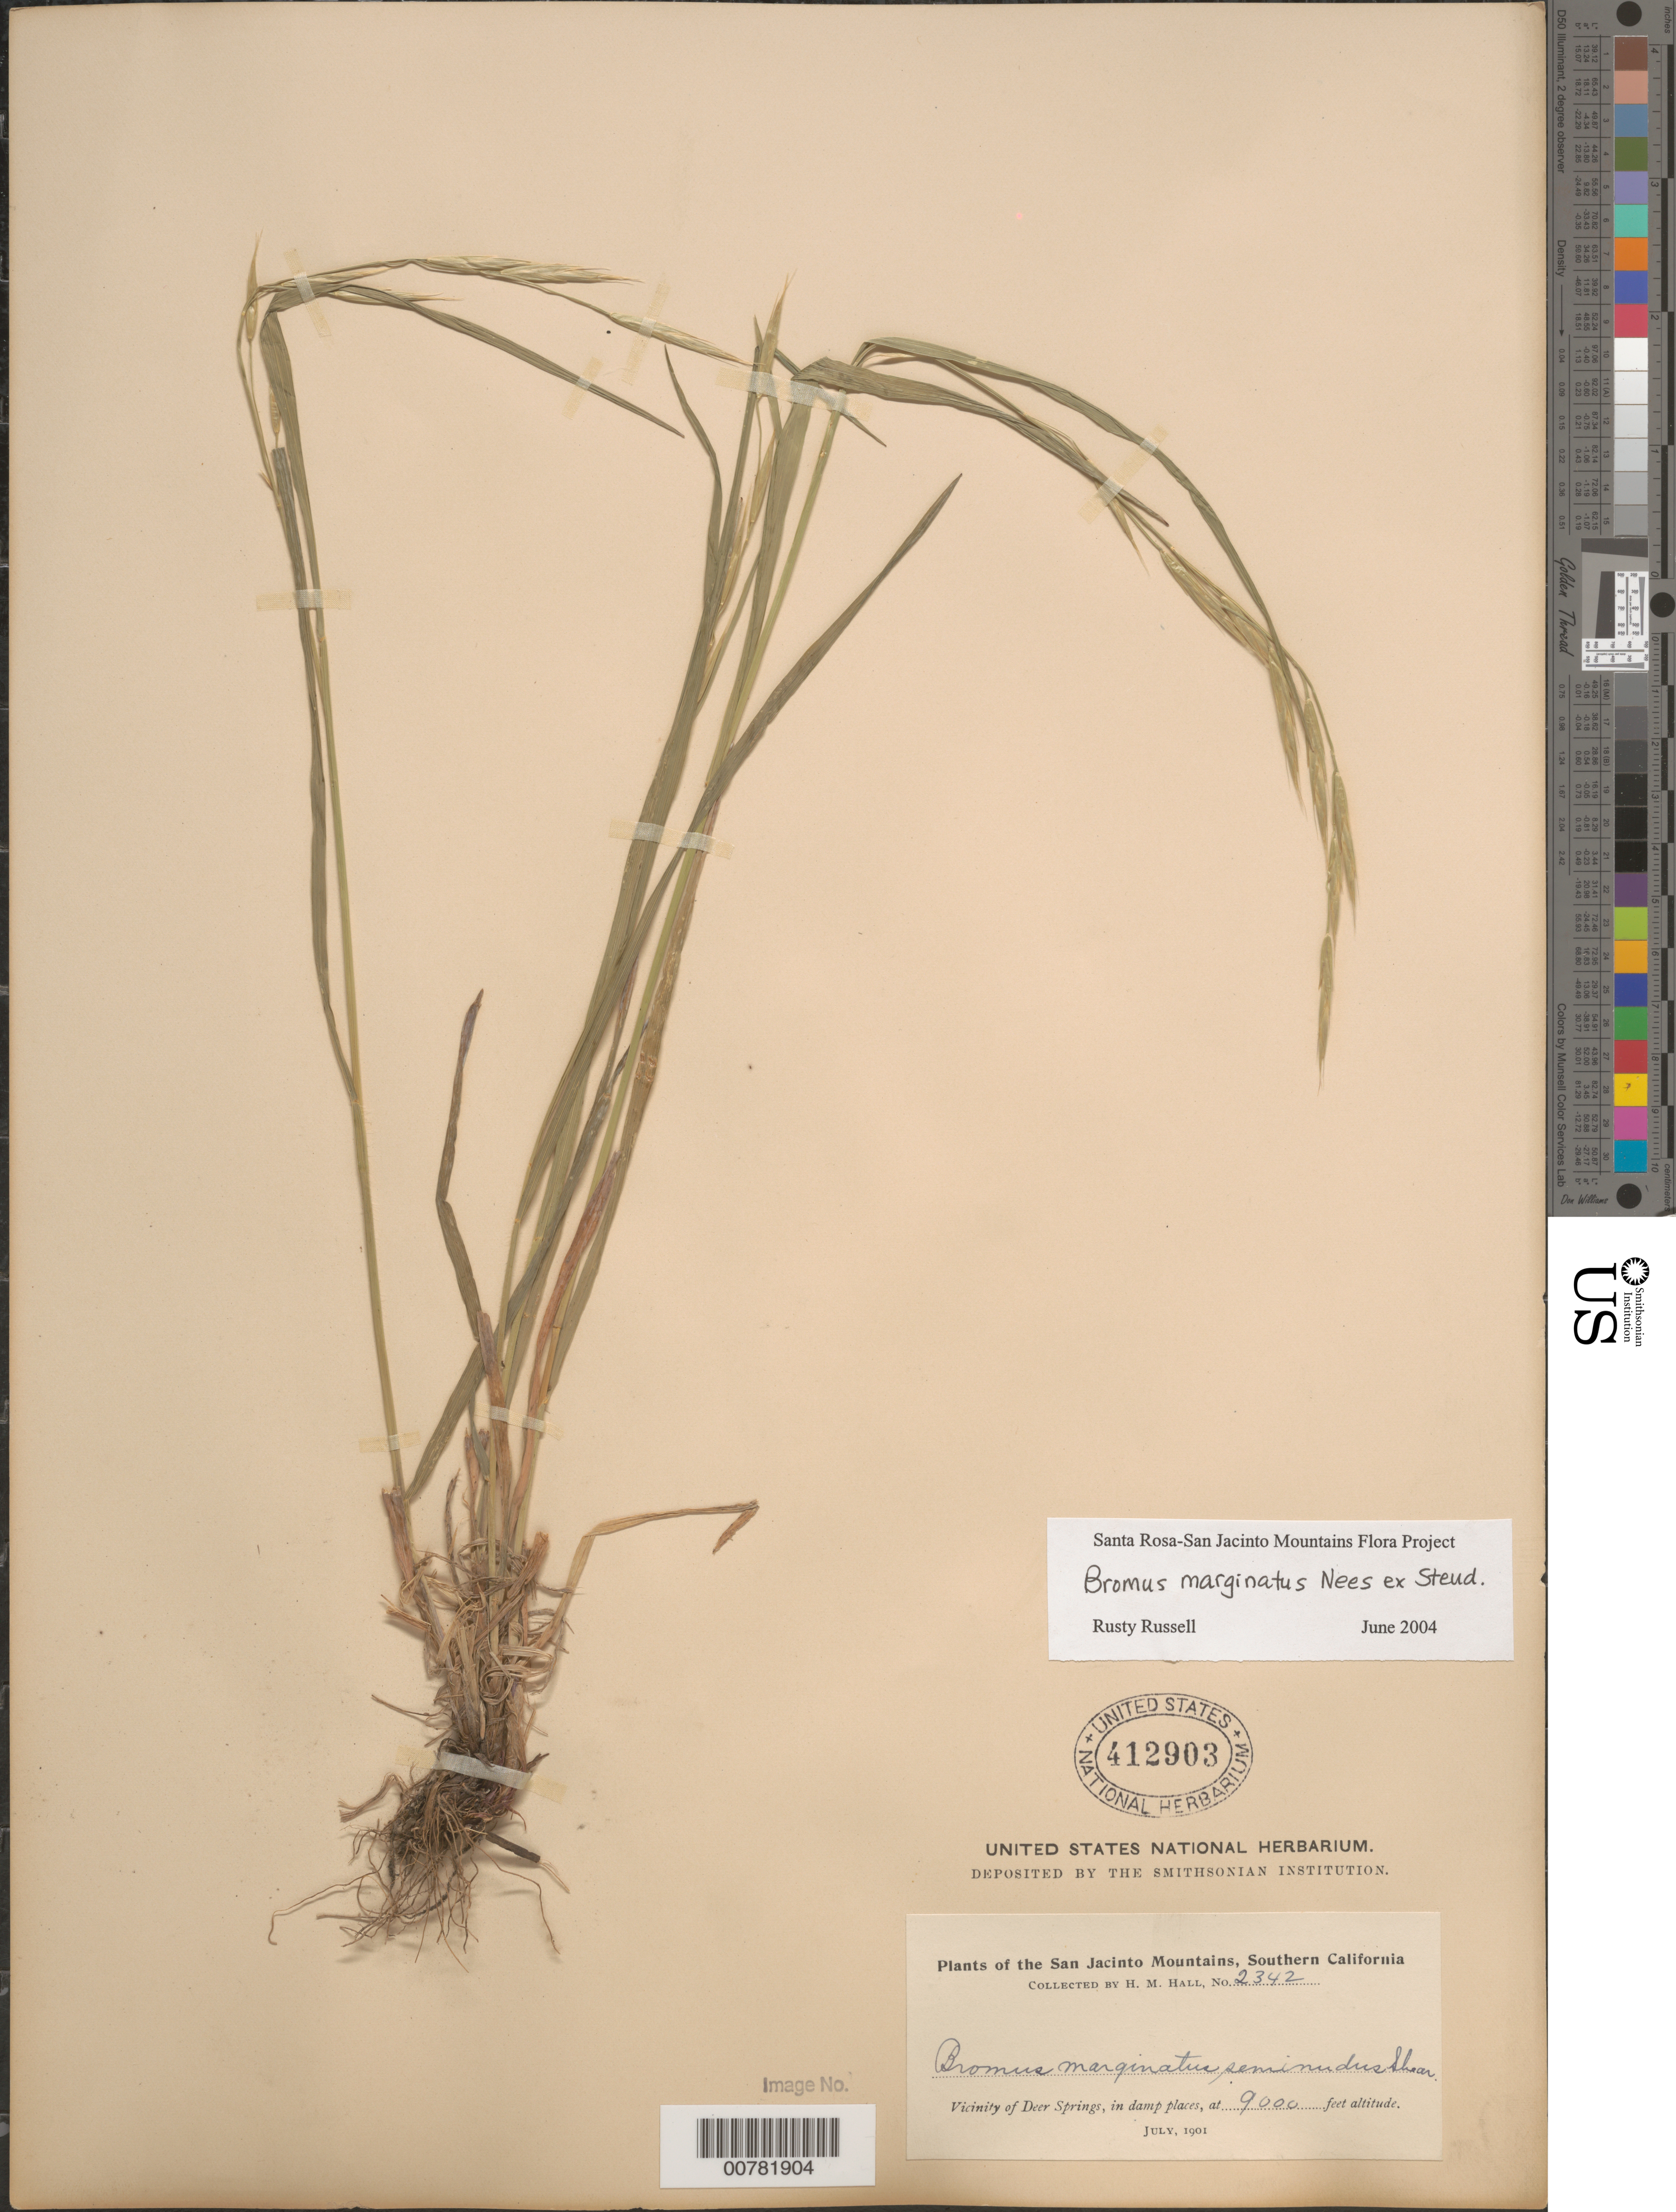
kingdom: Plantae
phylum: Tracheophyta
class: Liliopsida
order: Poales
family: Poaceae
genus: Bromus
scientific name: Bromus marginatus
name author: Nees ex Steud.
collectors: H. M. Hall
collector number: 2342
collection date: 1901-07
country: United States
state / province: California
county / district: Riverside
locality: The San Jacinto Mountains, Southern California. Vicinity of Deer Springs, in damp places.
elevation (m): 2743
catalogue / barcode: US 412903